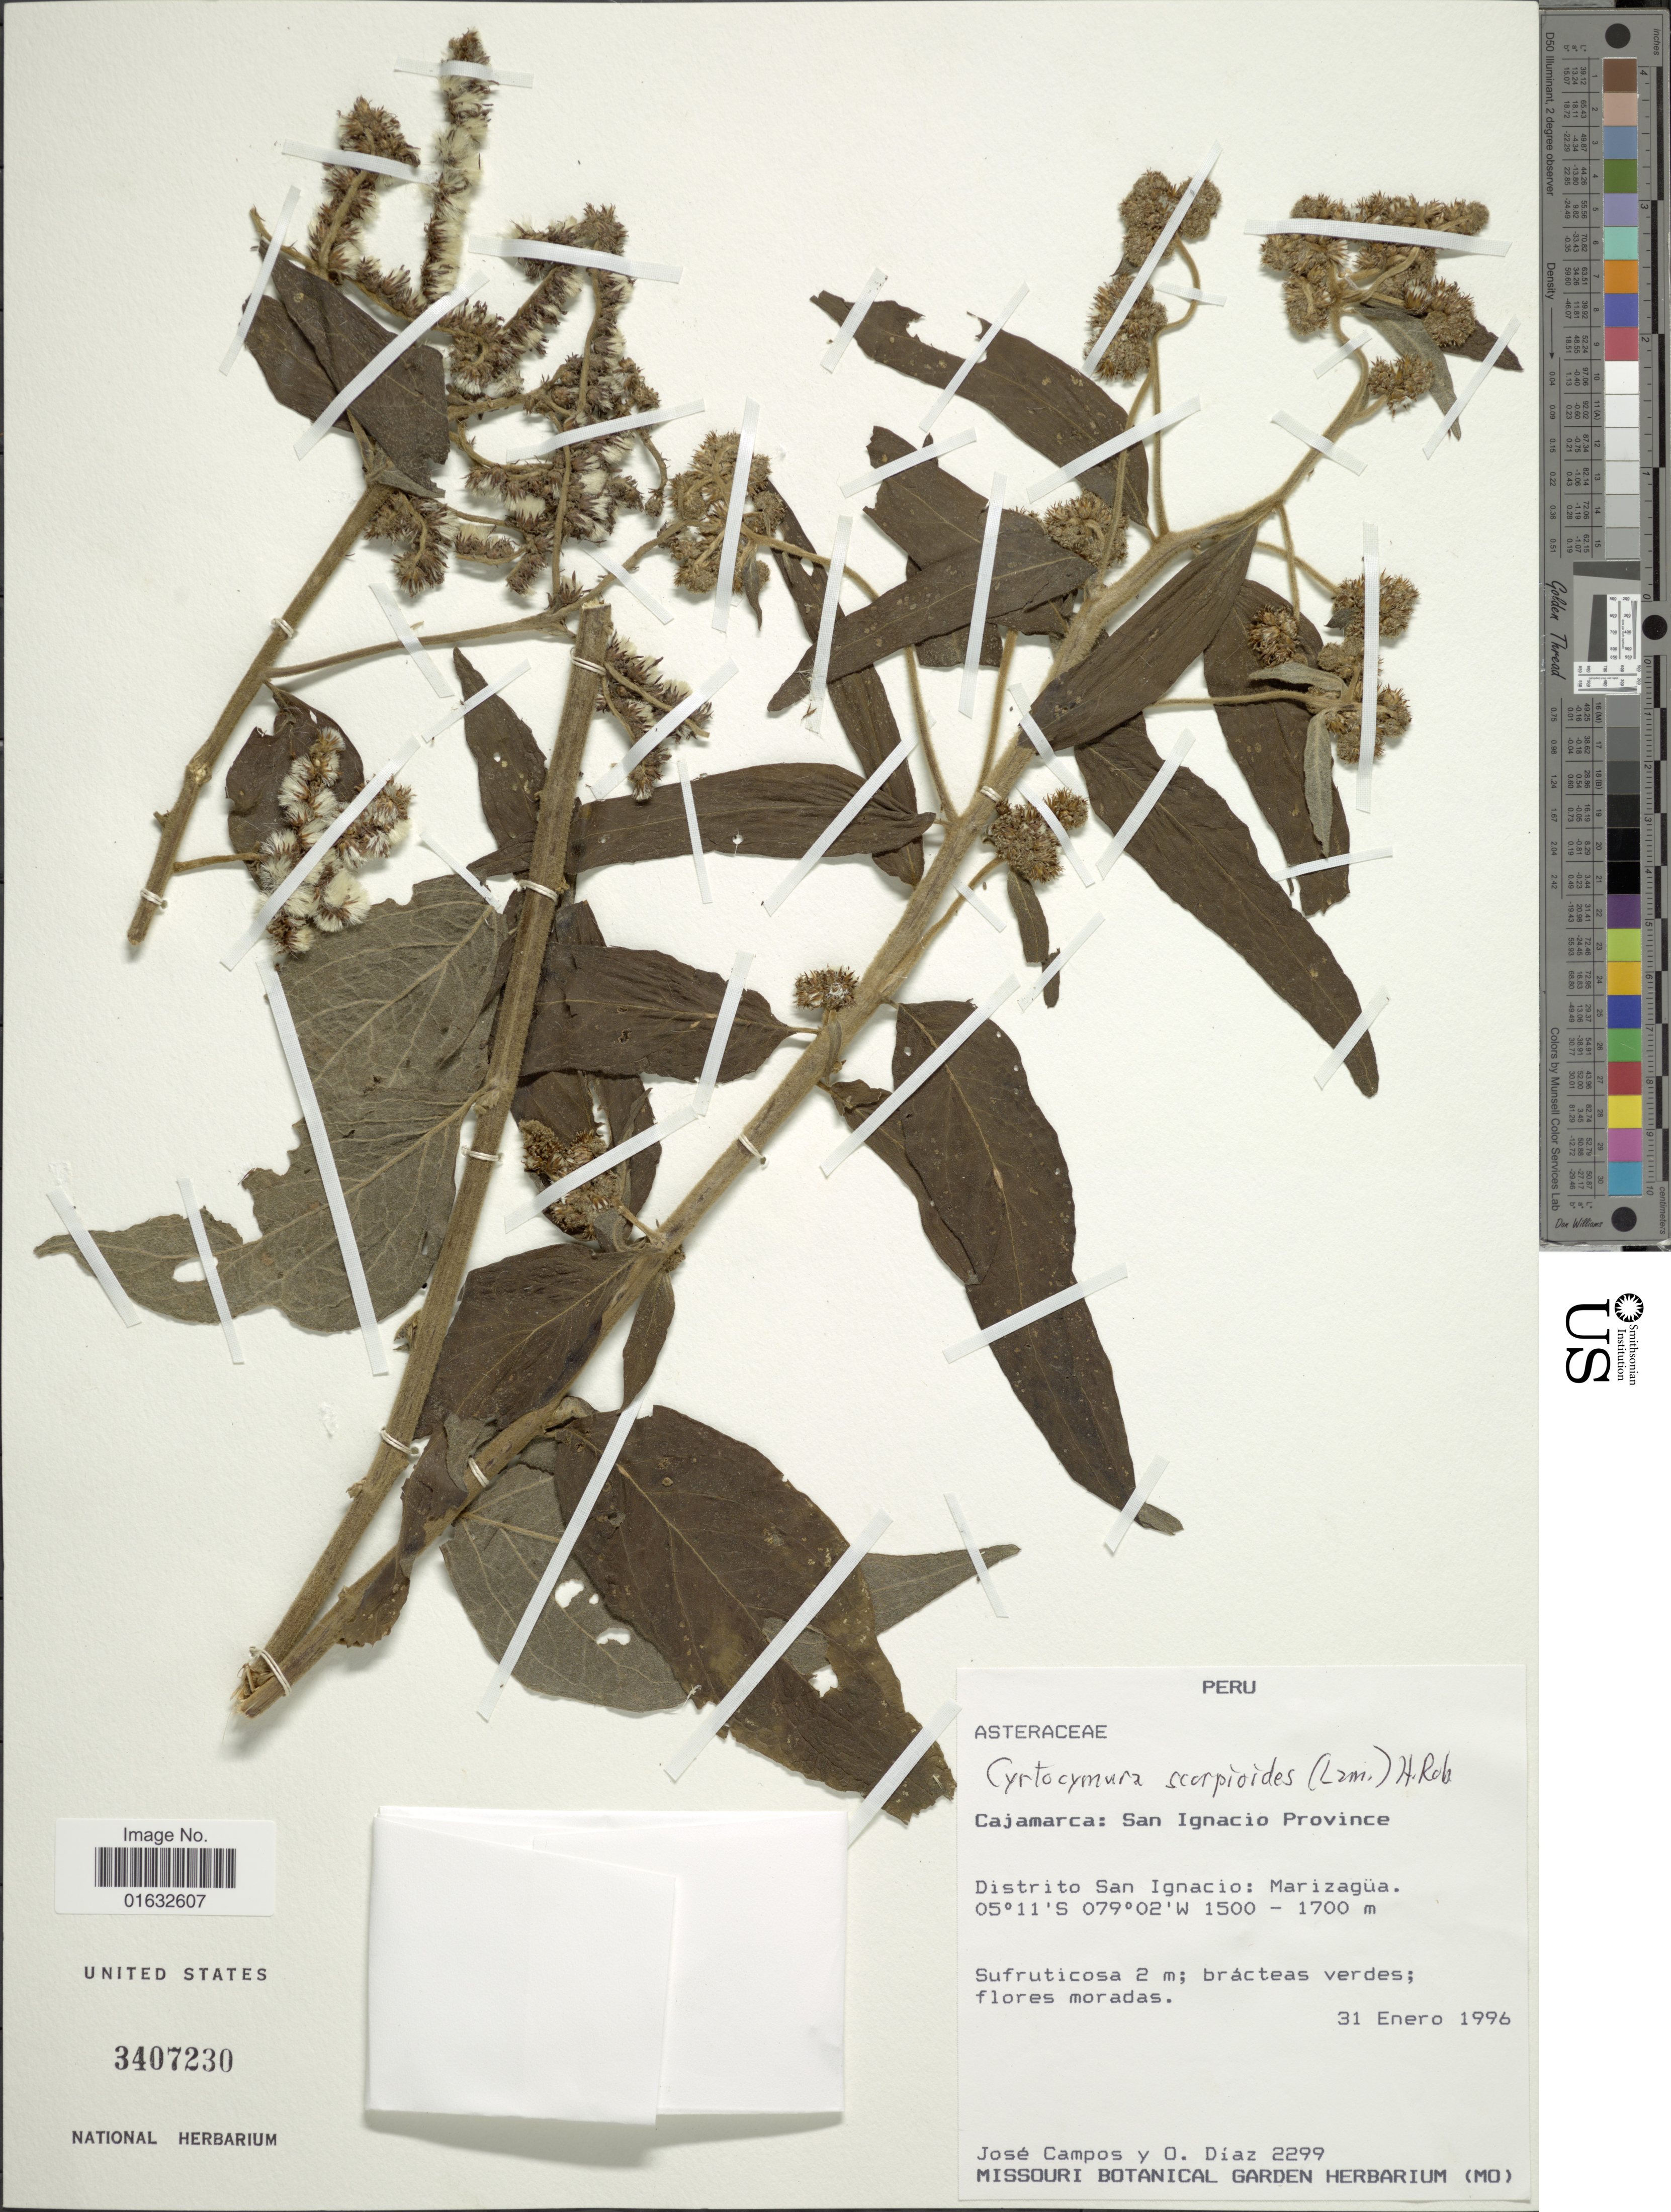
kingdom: Plantae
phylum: Tracheophyta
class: Magnoliopsida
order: Asterales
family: Asteraceae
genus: Cyrtocymura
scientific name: Cyrtocymura scorpioides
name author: (Lam.) H. Rob.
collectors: J. Campos & O. Diaz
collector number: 2299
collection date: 1996-01-31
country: Peru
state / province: Cajamarca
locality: San Ignacio Province. Distrito San Ignacio: Marizagua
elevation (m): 1500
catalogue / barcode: US 3407230